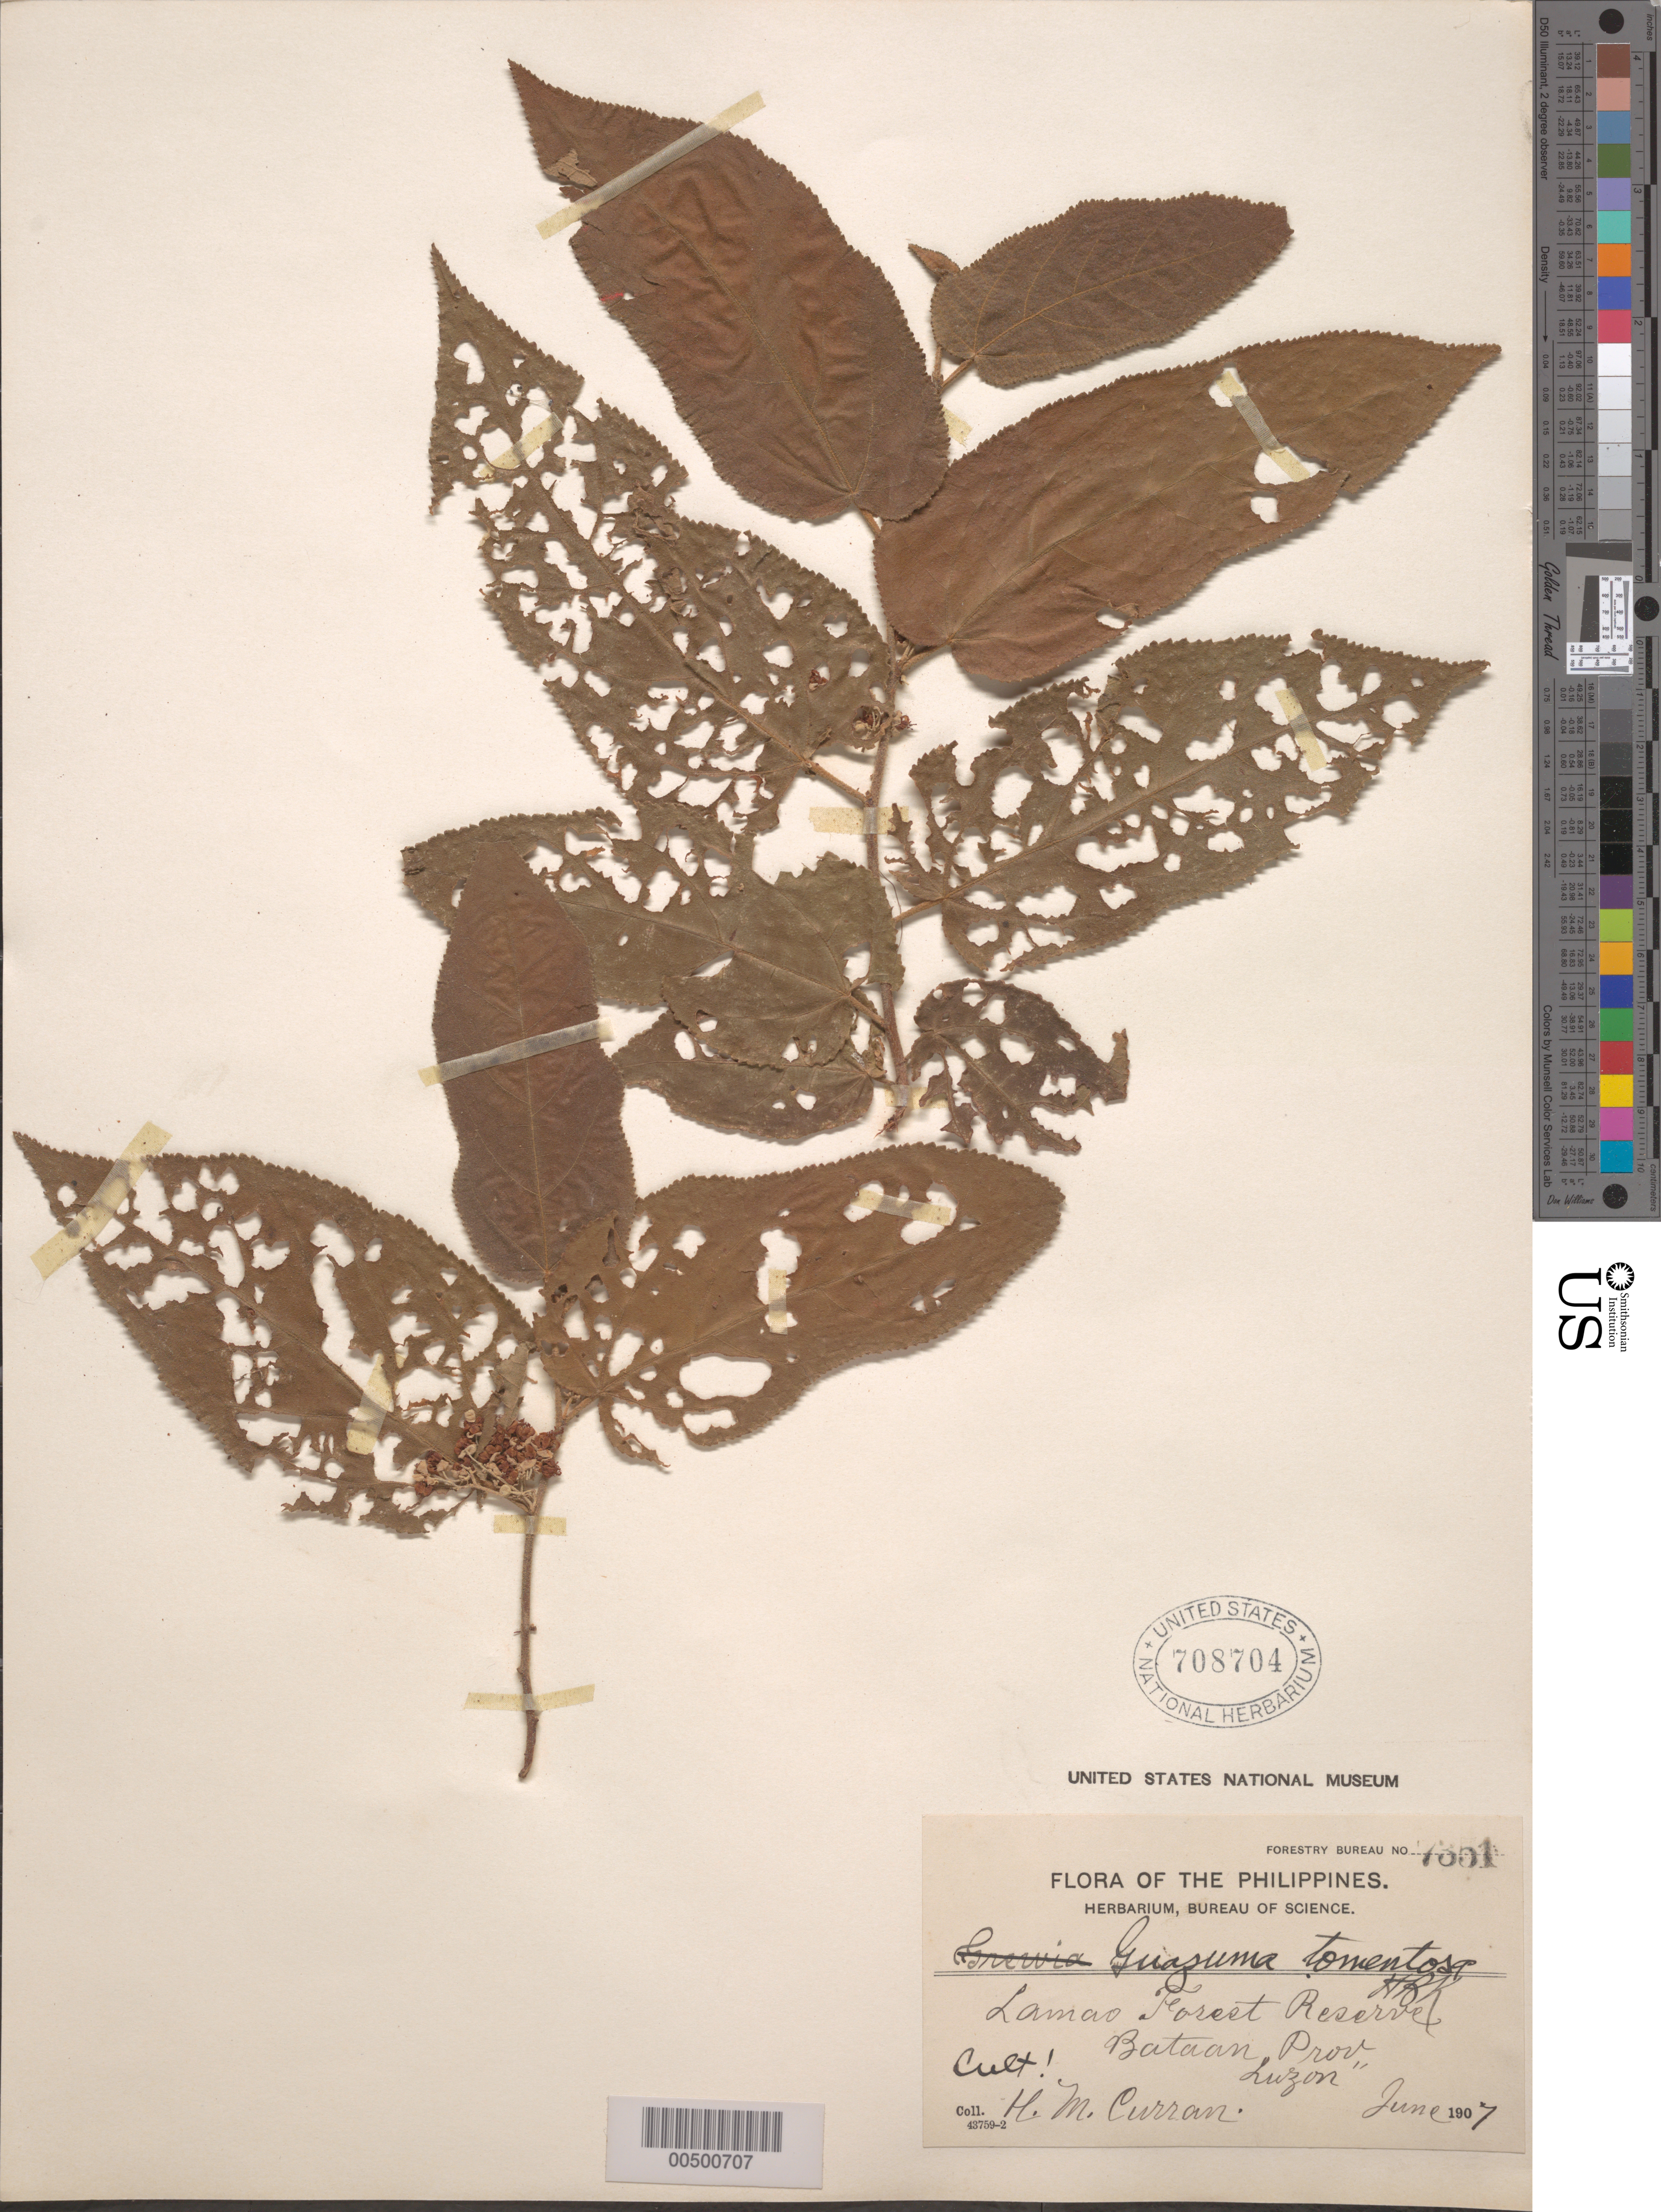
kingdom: Plantae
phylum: Tracheophyta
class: Magnoliopsida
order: Malvales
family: Malvaceae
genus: Guazuma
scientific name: Guazuma tomentosa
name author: Kunth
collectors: H. M. Curran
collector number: For. Bur. 7351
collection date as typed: Jun 1907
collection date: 1907-06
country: Philippines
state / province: Central Luzon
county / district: Bataan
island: Luzon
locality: Lamao Forest Reserve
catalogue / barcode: US 708704